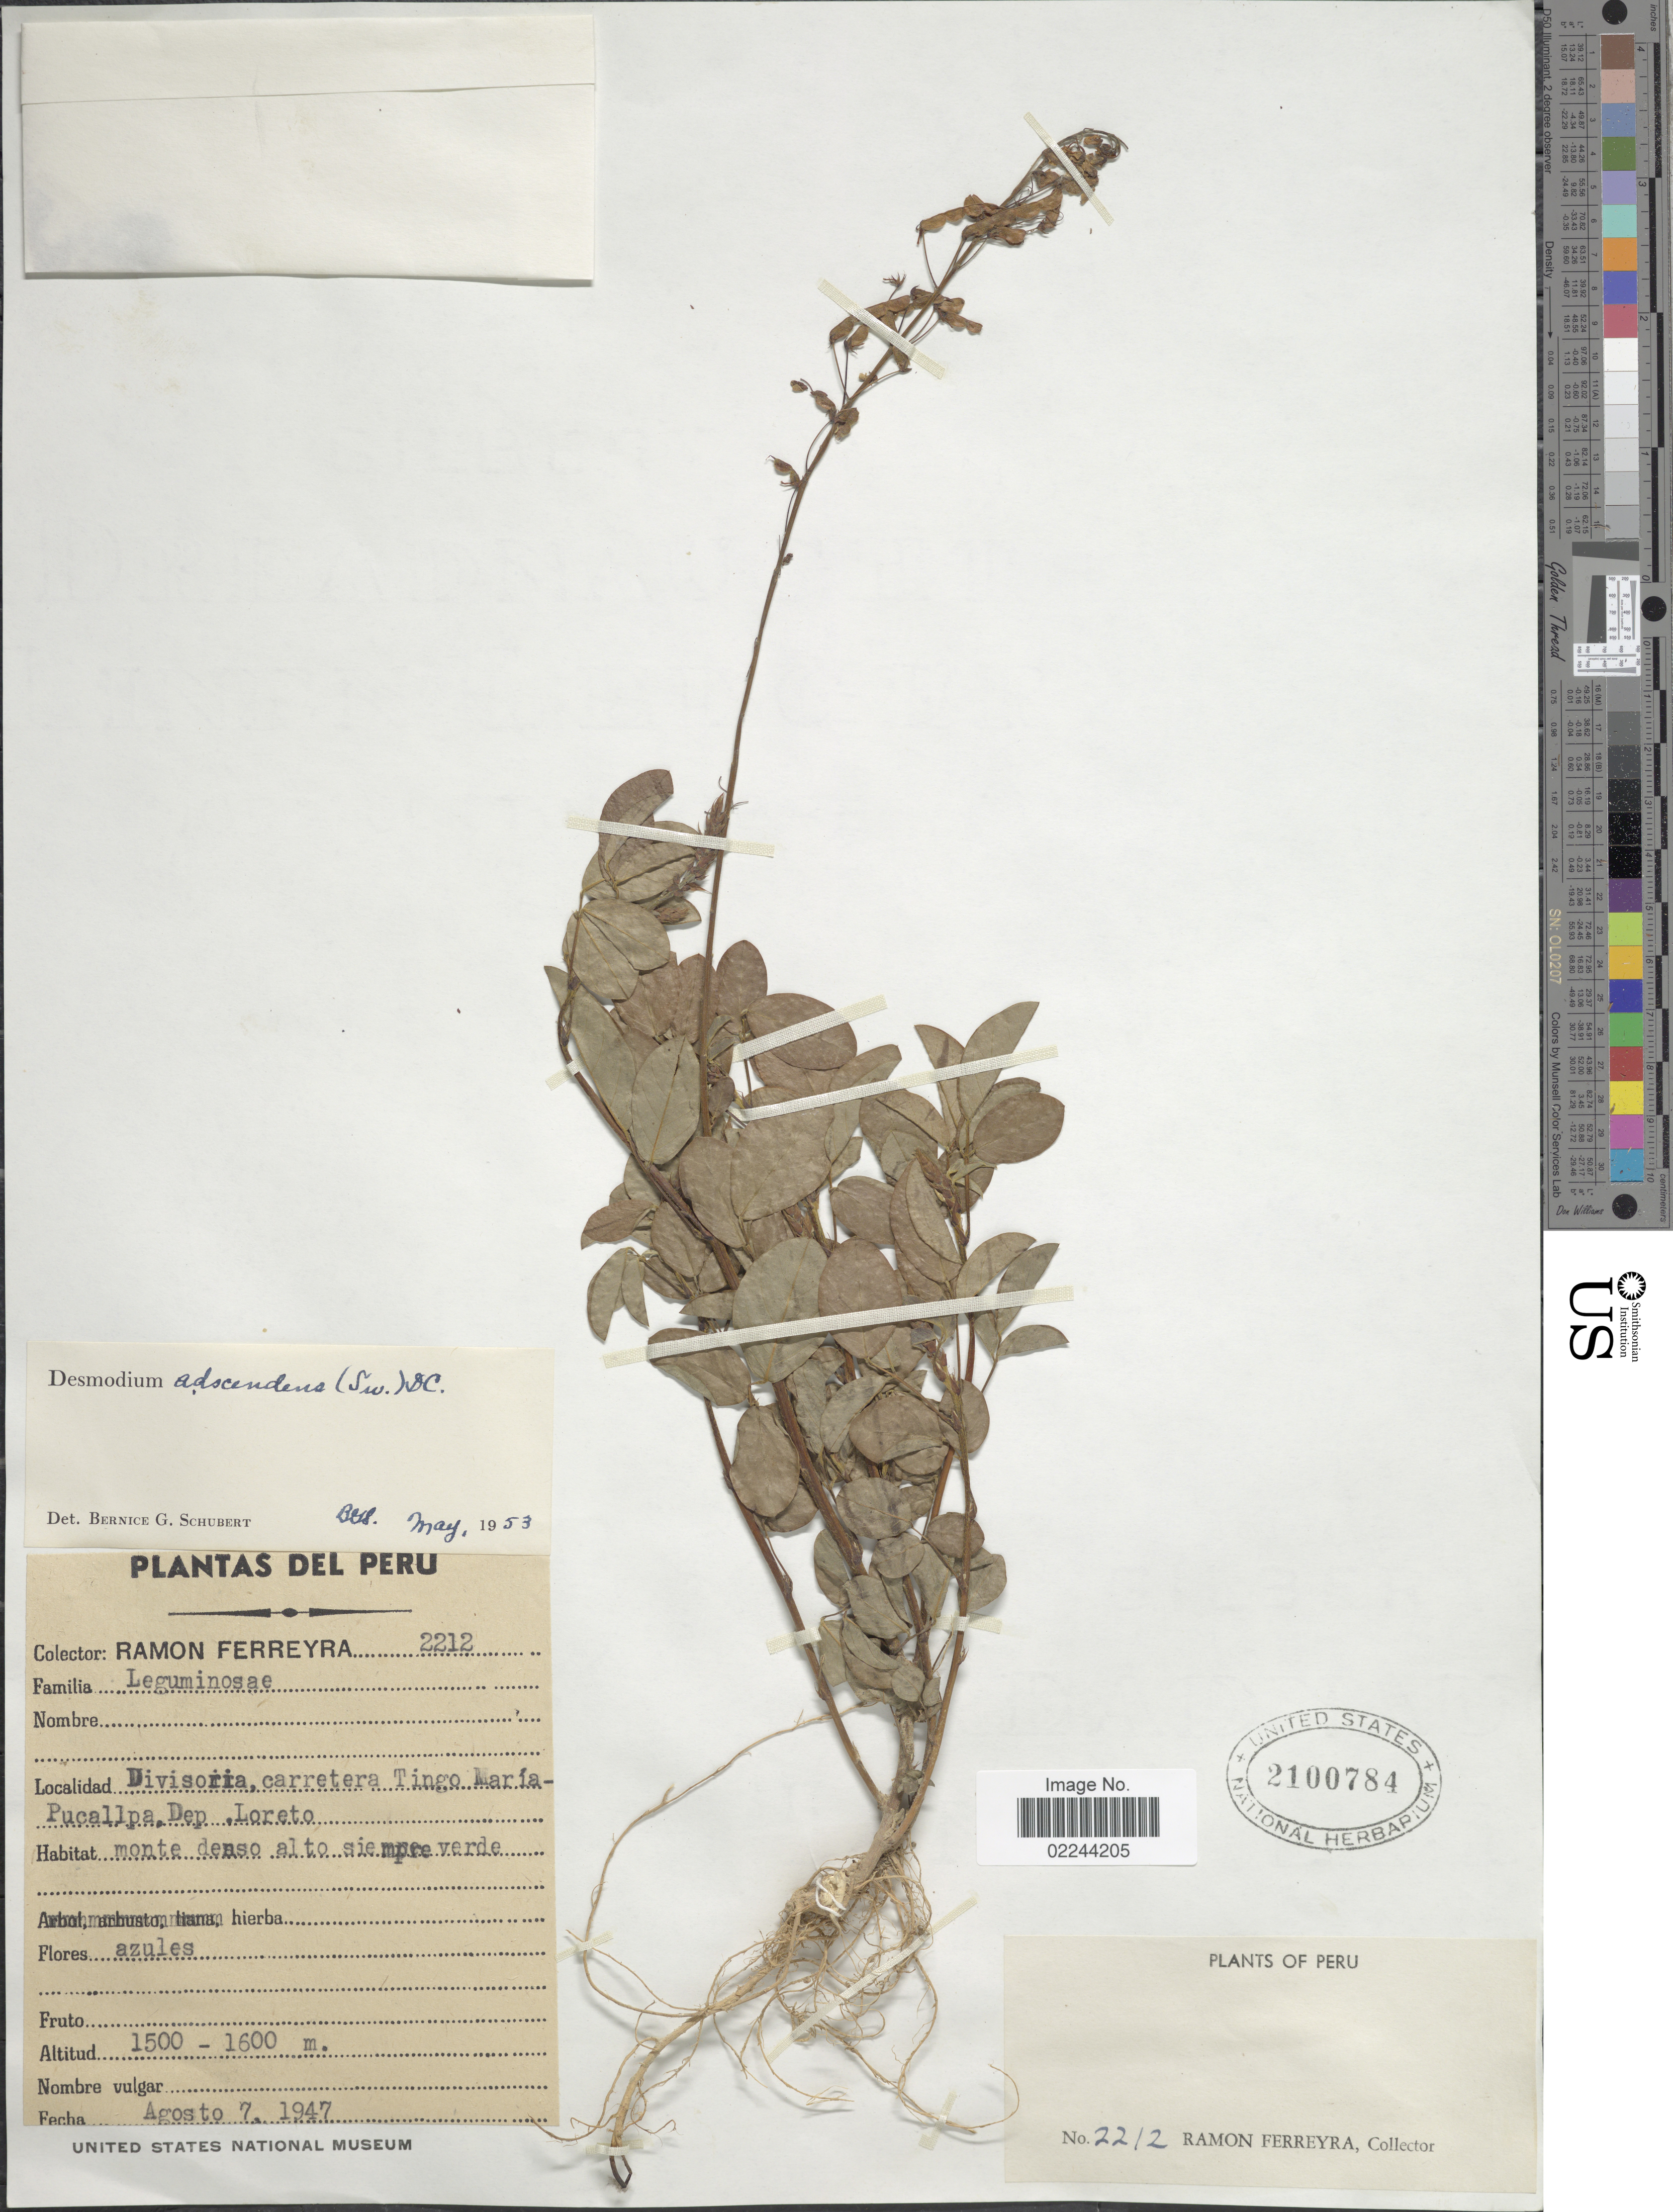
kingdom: Plantae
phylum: Tracheophyta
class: Magnoliopsida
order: Fabales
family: Fabaceae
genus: Grona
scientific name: Grona adscendens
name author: (Sw.) H. Ohashi & K. Ohashi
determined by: Strong, Mark T., (BOT), Smithsonian Institution - National Museum of Natural History (UNITED STATES)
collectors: R. A. Ferreyra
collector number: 2212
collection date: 1947-08-07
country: Peru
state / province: Loreto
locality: Divisoria, carretera Tingo María-Pucallpa. Dep. Loreto, monte dense alto siempre verde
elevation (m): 1500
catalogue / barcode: US 2100784